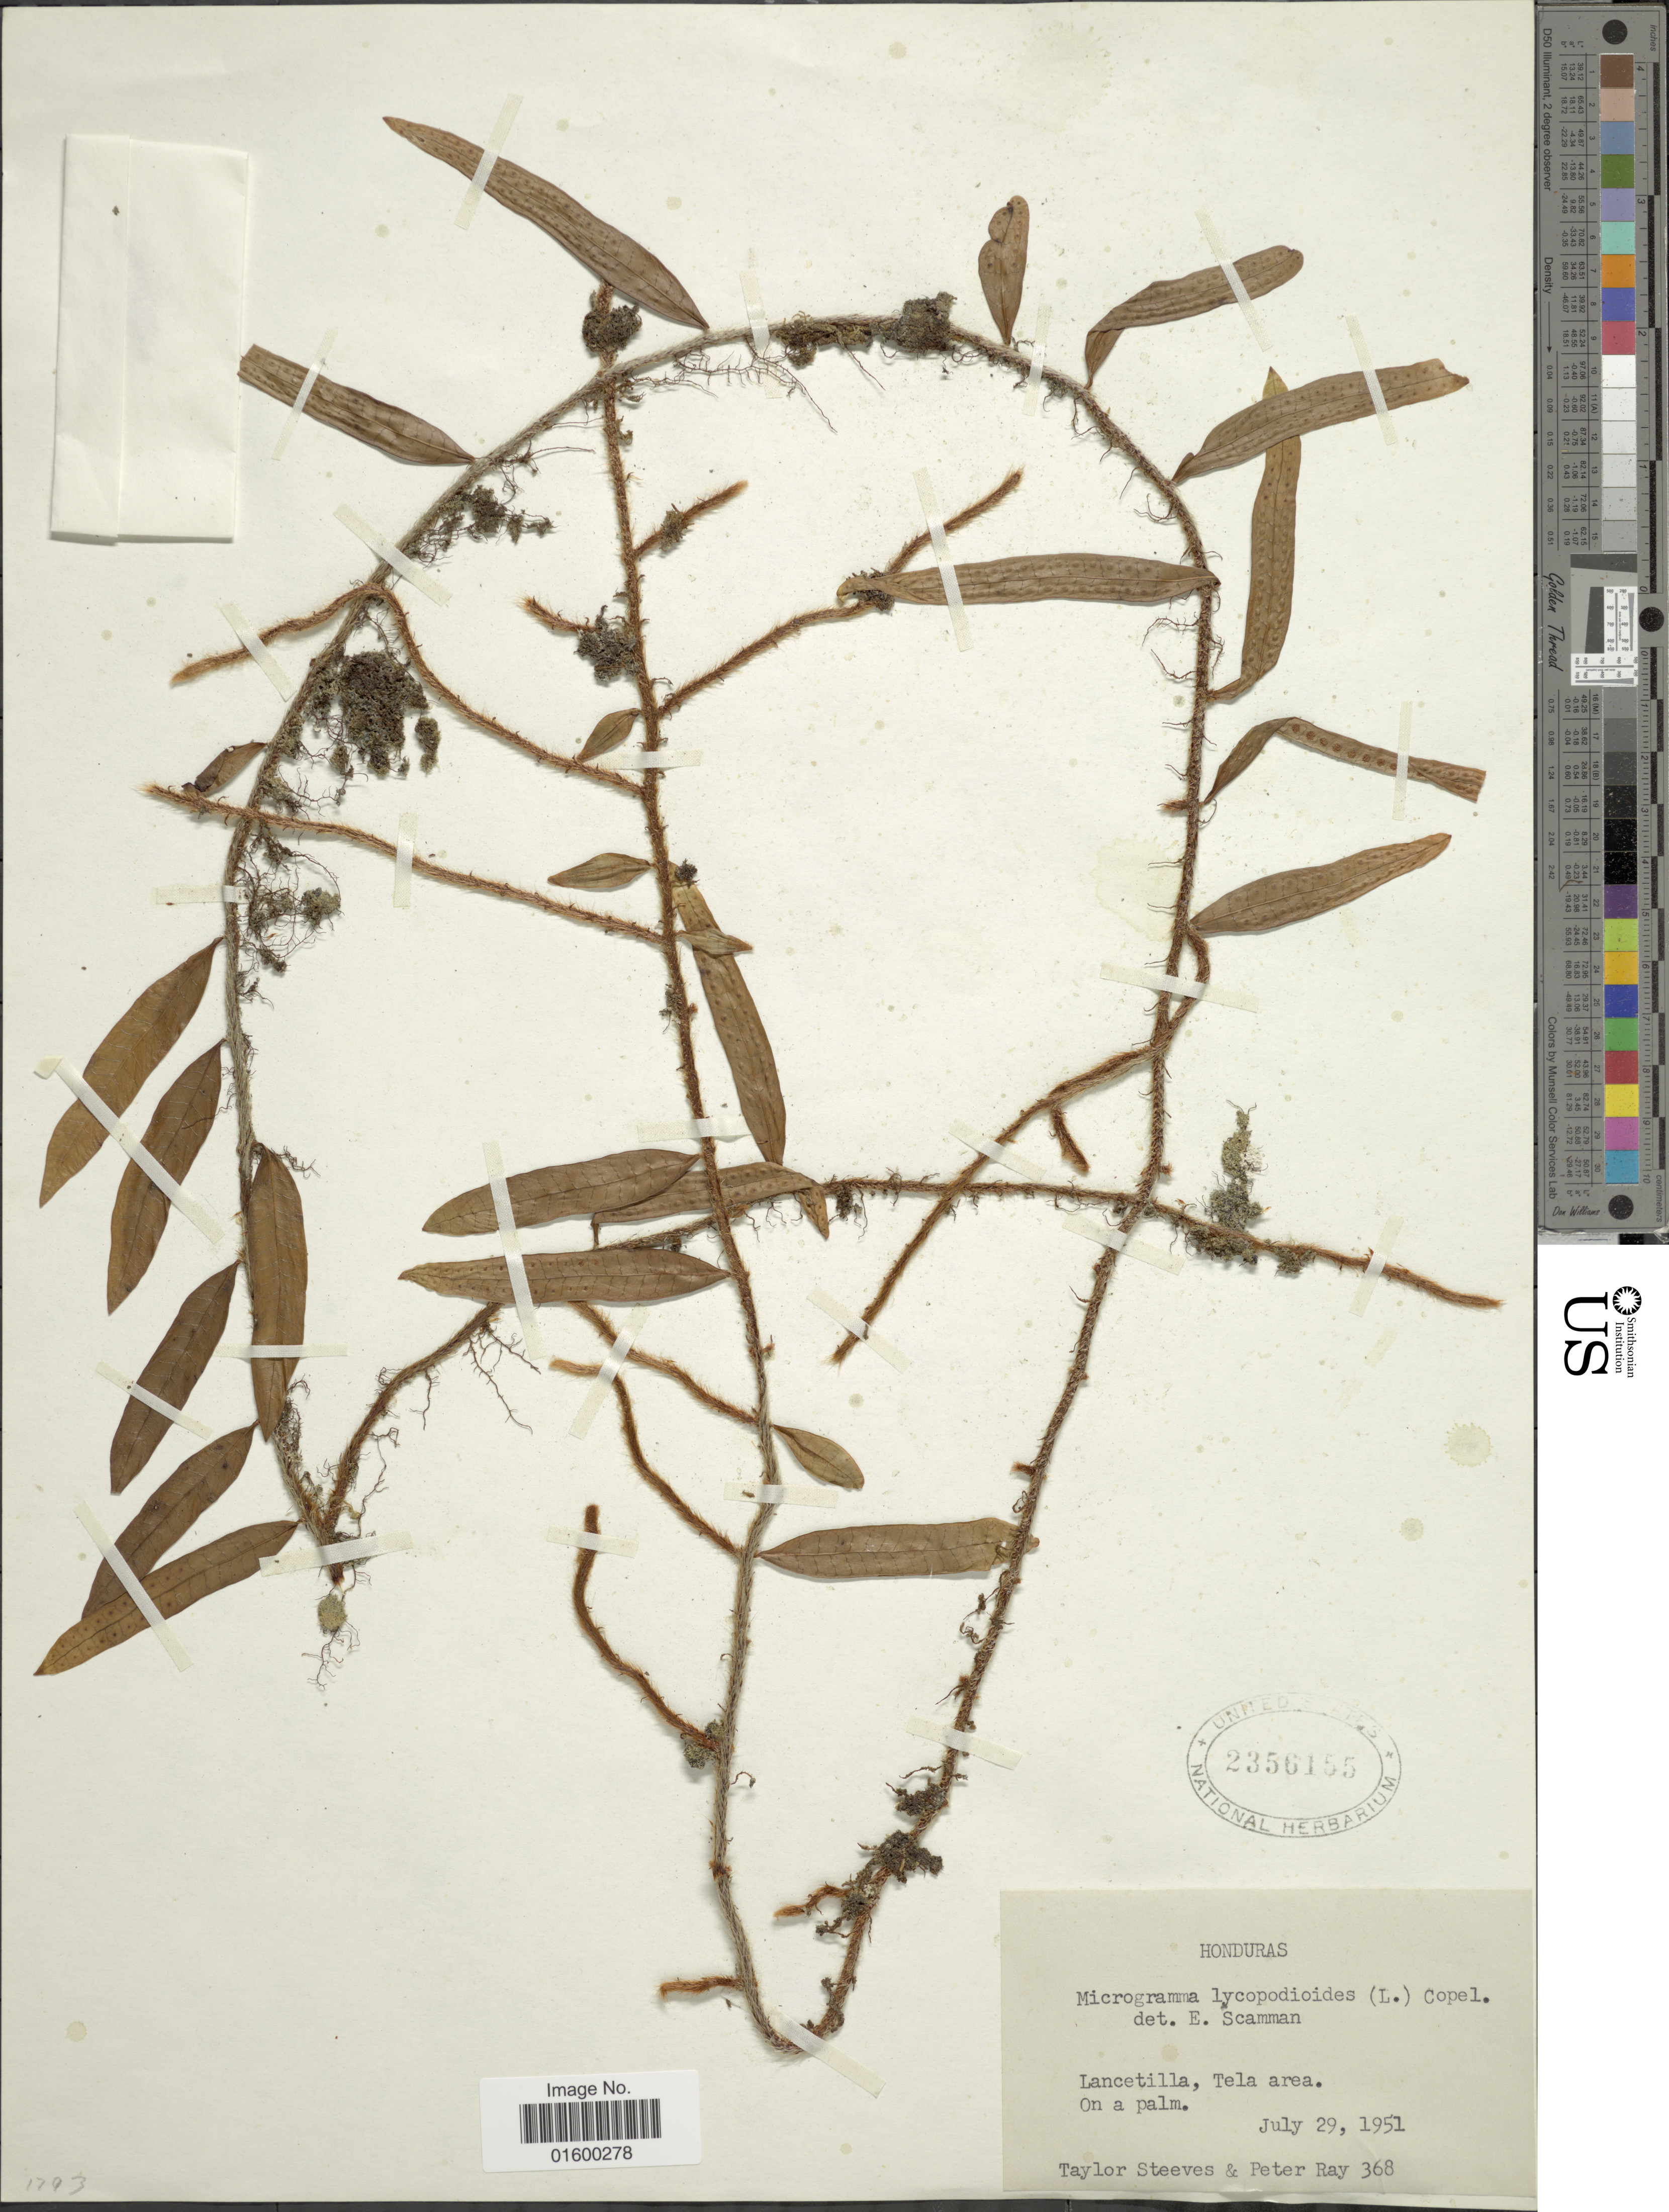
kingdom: Plantae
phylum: Tracheophyta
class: Polypodiopsida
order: Polypodiales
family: Polypodiaceae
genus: Microgramma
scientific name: Microgramma lycopodioides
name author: (L.) Copel.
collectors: T. Steeves & P. Ray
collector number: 368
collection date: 1951-07-29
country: Honduras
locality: Lancetilla, Tela area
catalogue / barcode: US 2356155